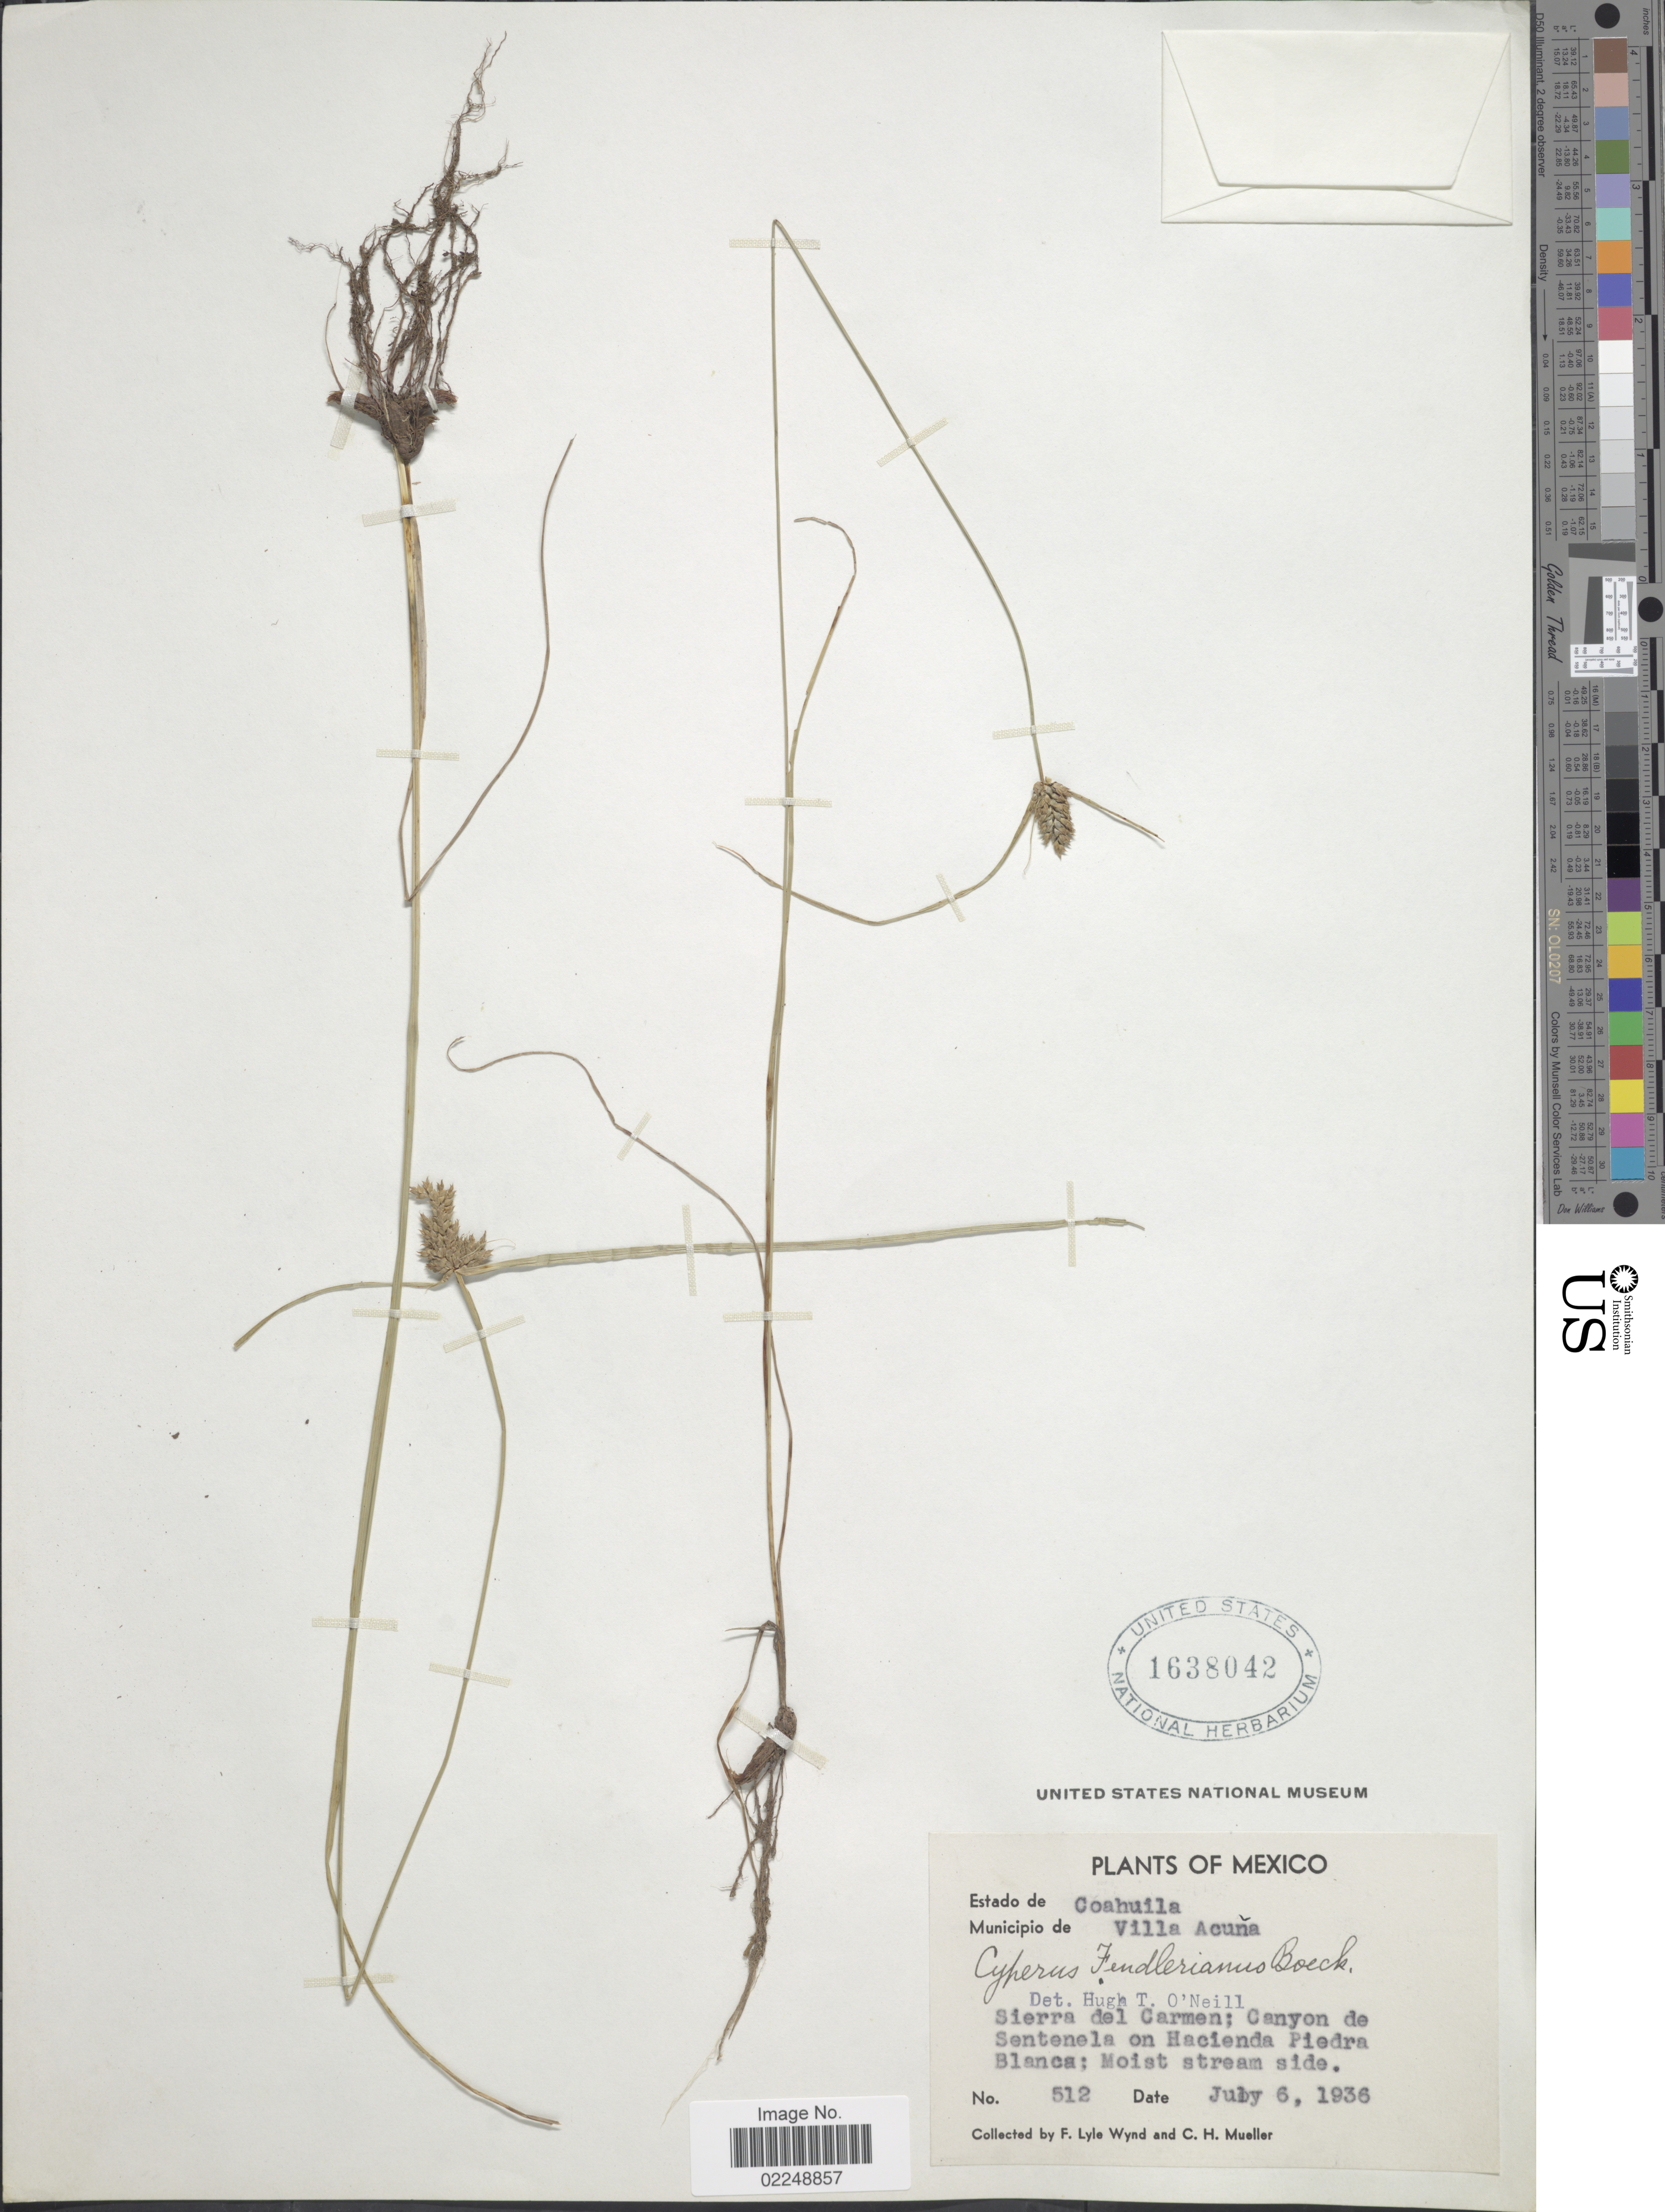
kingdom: Plantae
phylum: Tracheophyta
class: Liliopsida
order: Poales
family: Cyperaceae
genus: Cyperus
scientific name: Cyperus fendlerianus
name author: Boeckeler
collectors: F. L. Wynd & C. H. Mueller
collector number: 512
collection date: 1936-07-06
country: Mexico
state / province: Coahuila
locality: Municipio de Villa Acuna, Sierra del Carmen; Canyon de Sentenela on Hacienda Piedra Blanca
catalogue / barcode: US 1638042